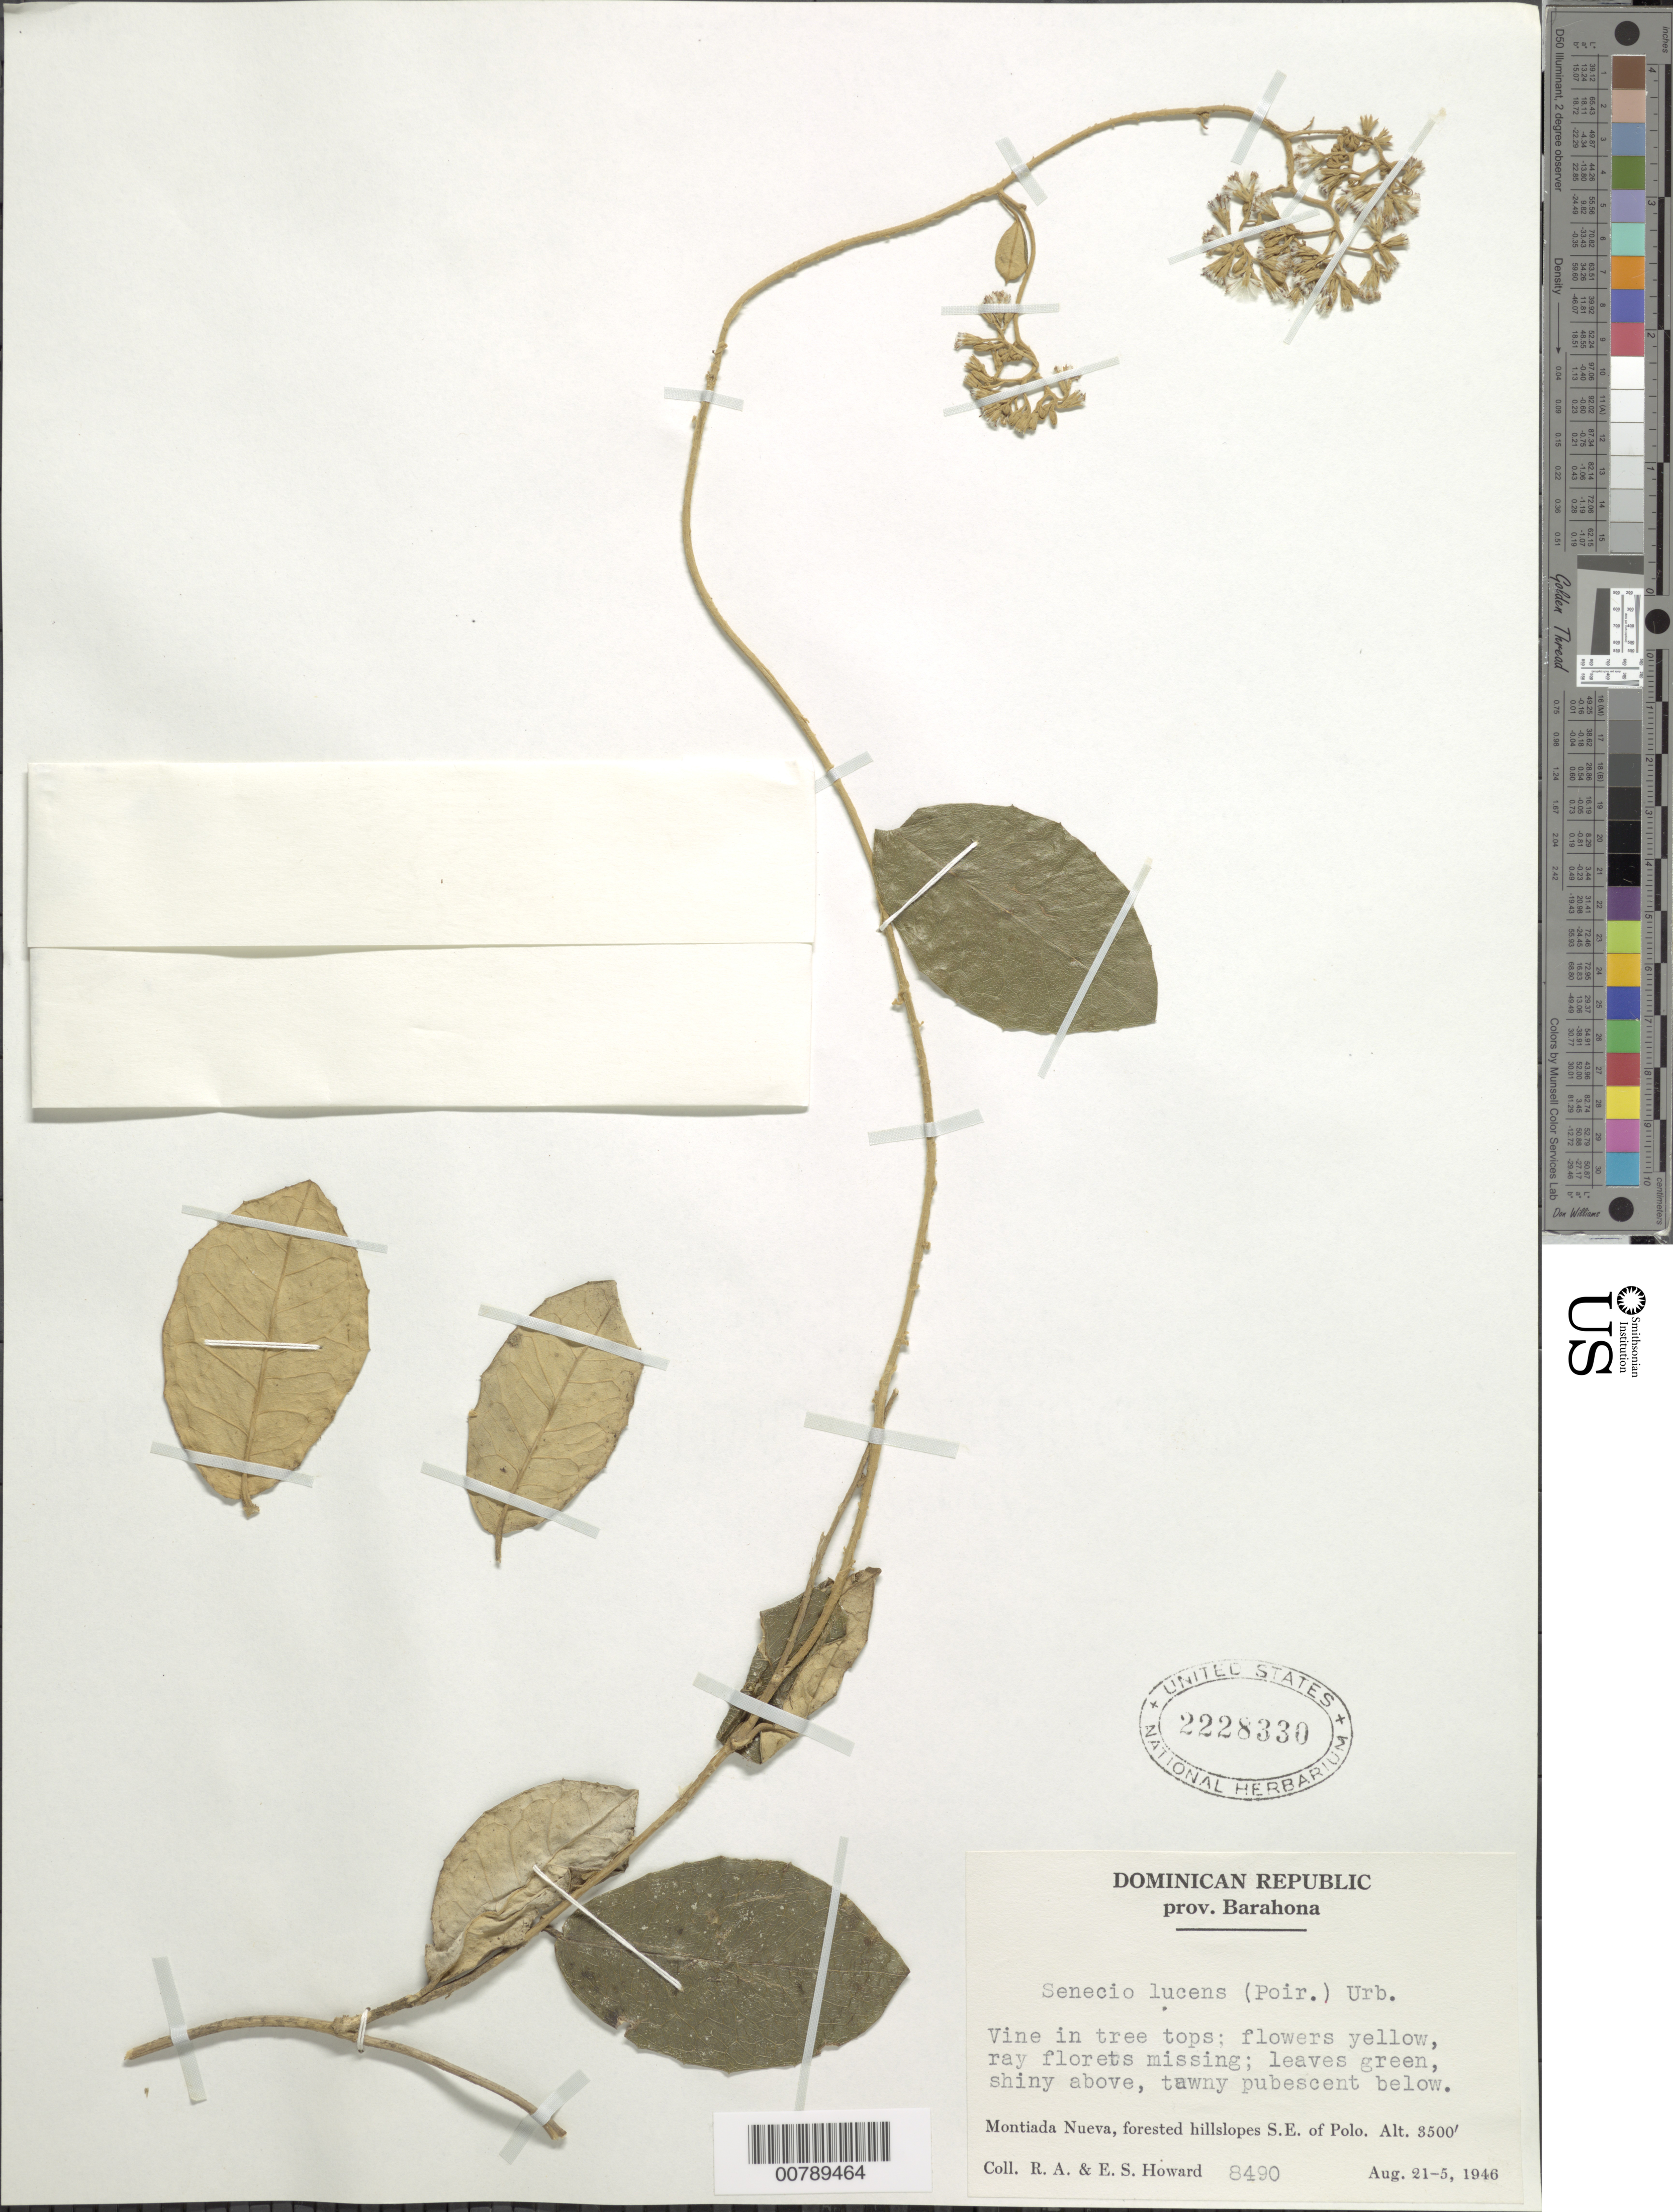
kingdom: Plantae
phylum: Tracheophyta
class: Magnoliopsida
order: Asterales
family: Asteraceae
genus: Senecio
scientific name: Senecio lucens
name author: (Poir.) Urban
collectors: R. A. Howard & E. S. Howard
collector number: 8490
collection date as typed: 21 Aug 1946 to 25 Aug 1946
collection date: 1946-08-21/1946-08-25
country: Dominican Republic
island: Hispaniola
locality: Prov. Barahona. Montiada Nueva, forested hillslopes SE of Polo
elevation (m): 1067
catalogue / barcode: US 2228330